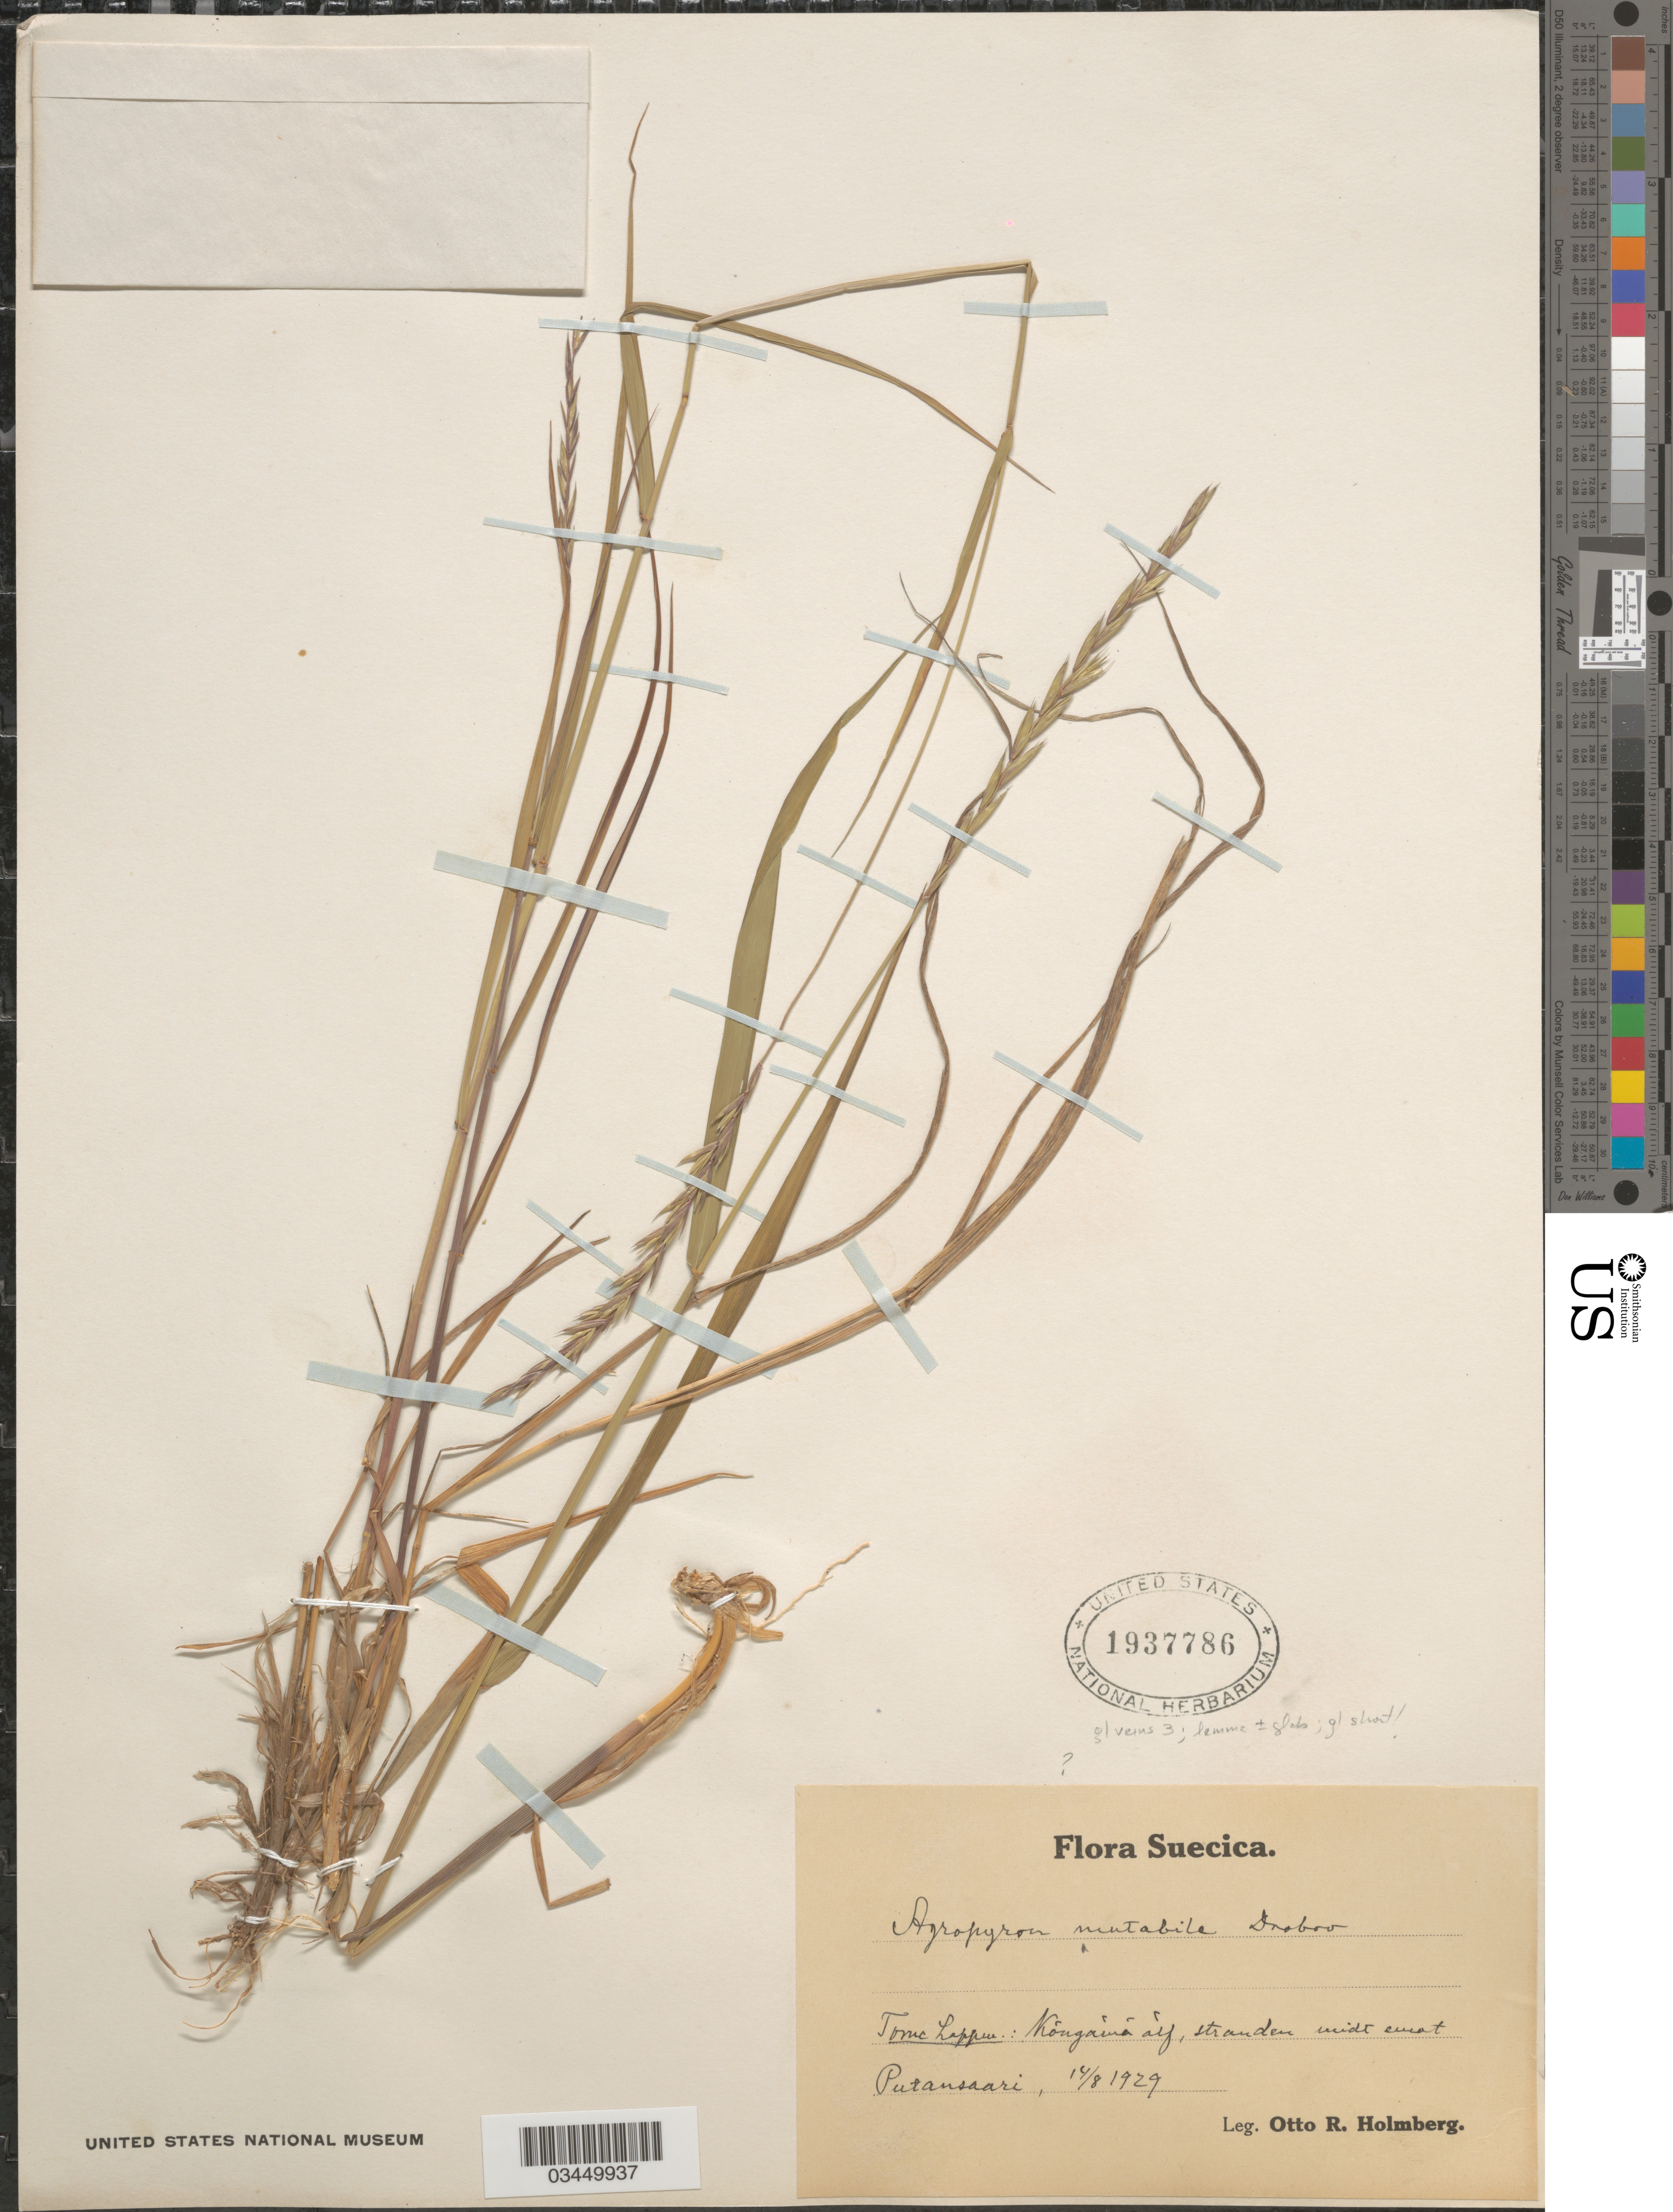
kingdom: Plantae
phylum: Tracheophyta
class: Liliopsida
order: Poales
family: Poaceae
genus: Elymus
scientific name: Elymus mutabilis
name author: (Drobow) Tzvelev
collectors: O. Holmberg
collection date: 1929-08-14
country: Sweden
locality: Suecica. Torne Lappm.: Kóngàmà àlf, stranden midt emot Putansaari.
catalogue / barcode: US 1937786